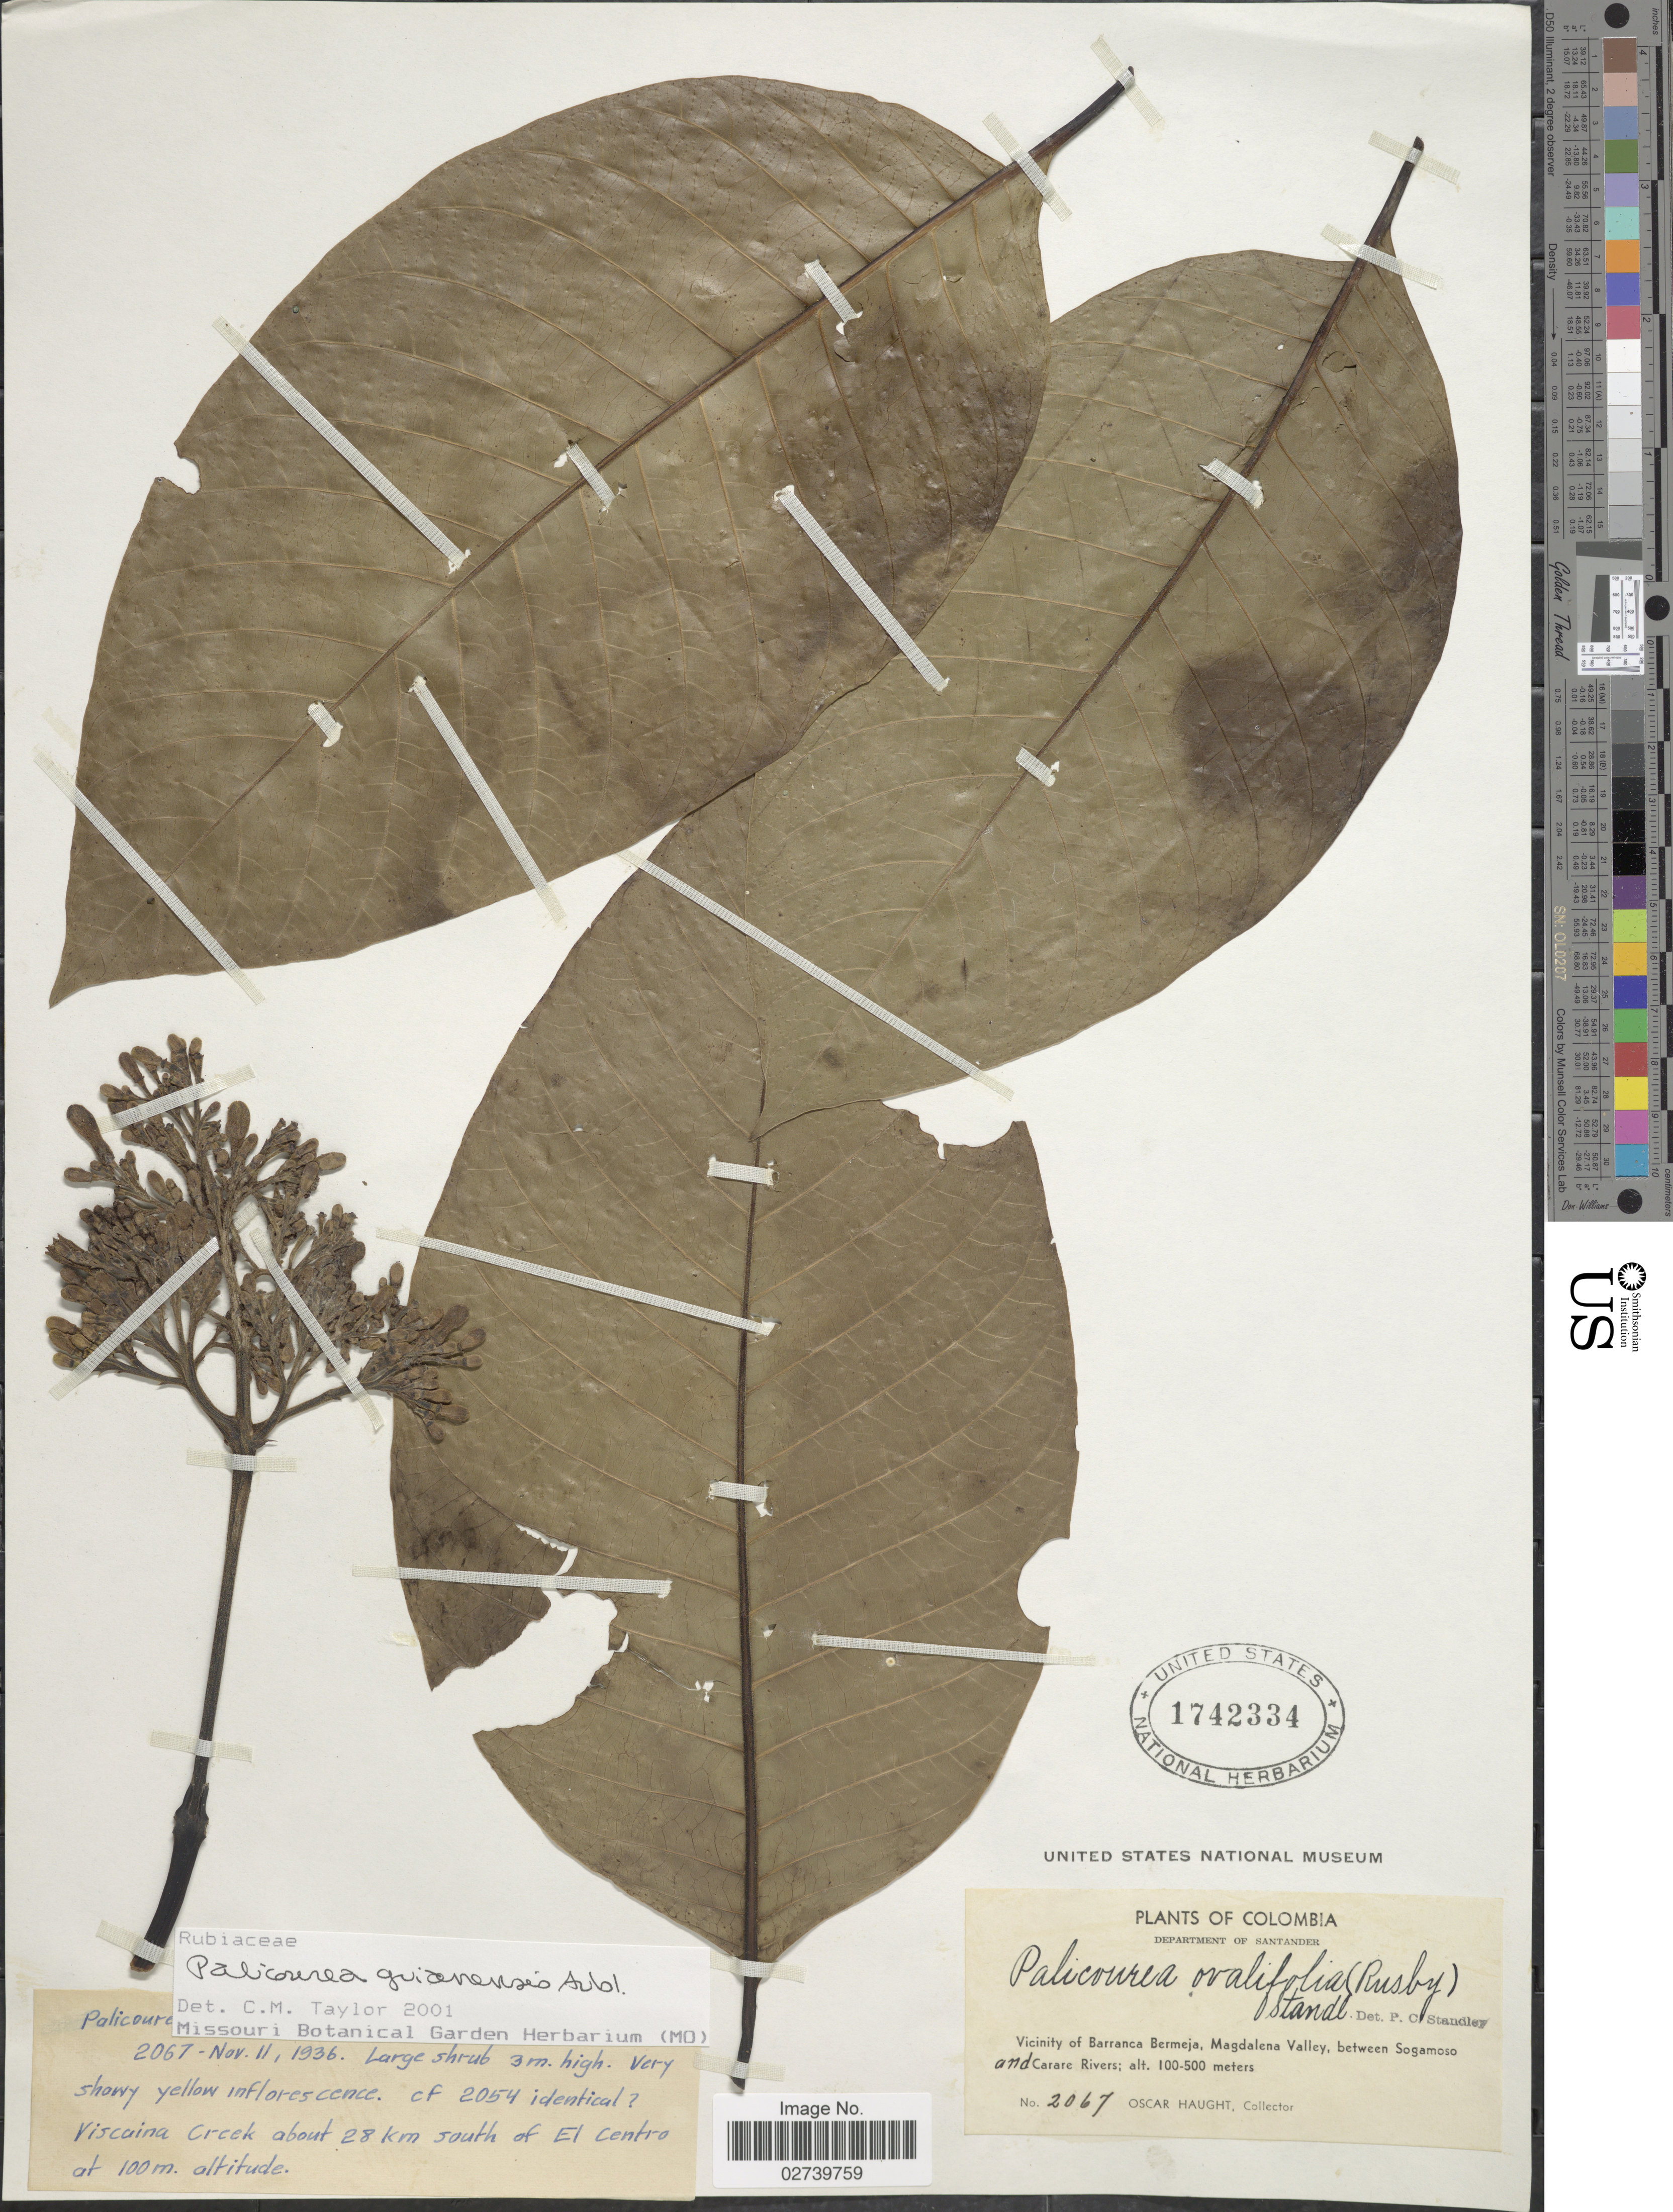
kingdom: Plantae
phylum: Tracheophyta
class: Magnoliopsida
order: Gentianales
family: Rubiaceae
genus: Palicourea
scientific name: Palicourea guianensis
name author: Aubl.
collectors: O. Haught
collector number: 2067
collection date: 1936-11-11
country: Colombia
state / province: Santander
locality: Vicinity of Barranca Bermeja, Magdalena Valley, between Sogamoso and Carare Rivers. Viscaina Creek about 28 km south of El Centro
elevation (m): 100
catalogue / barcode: US 1742334